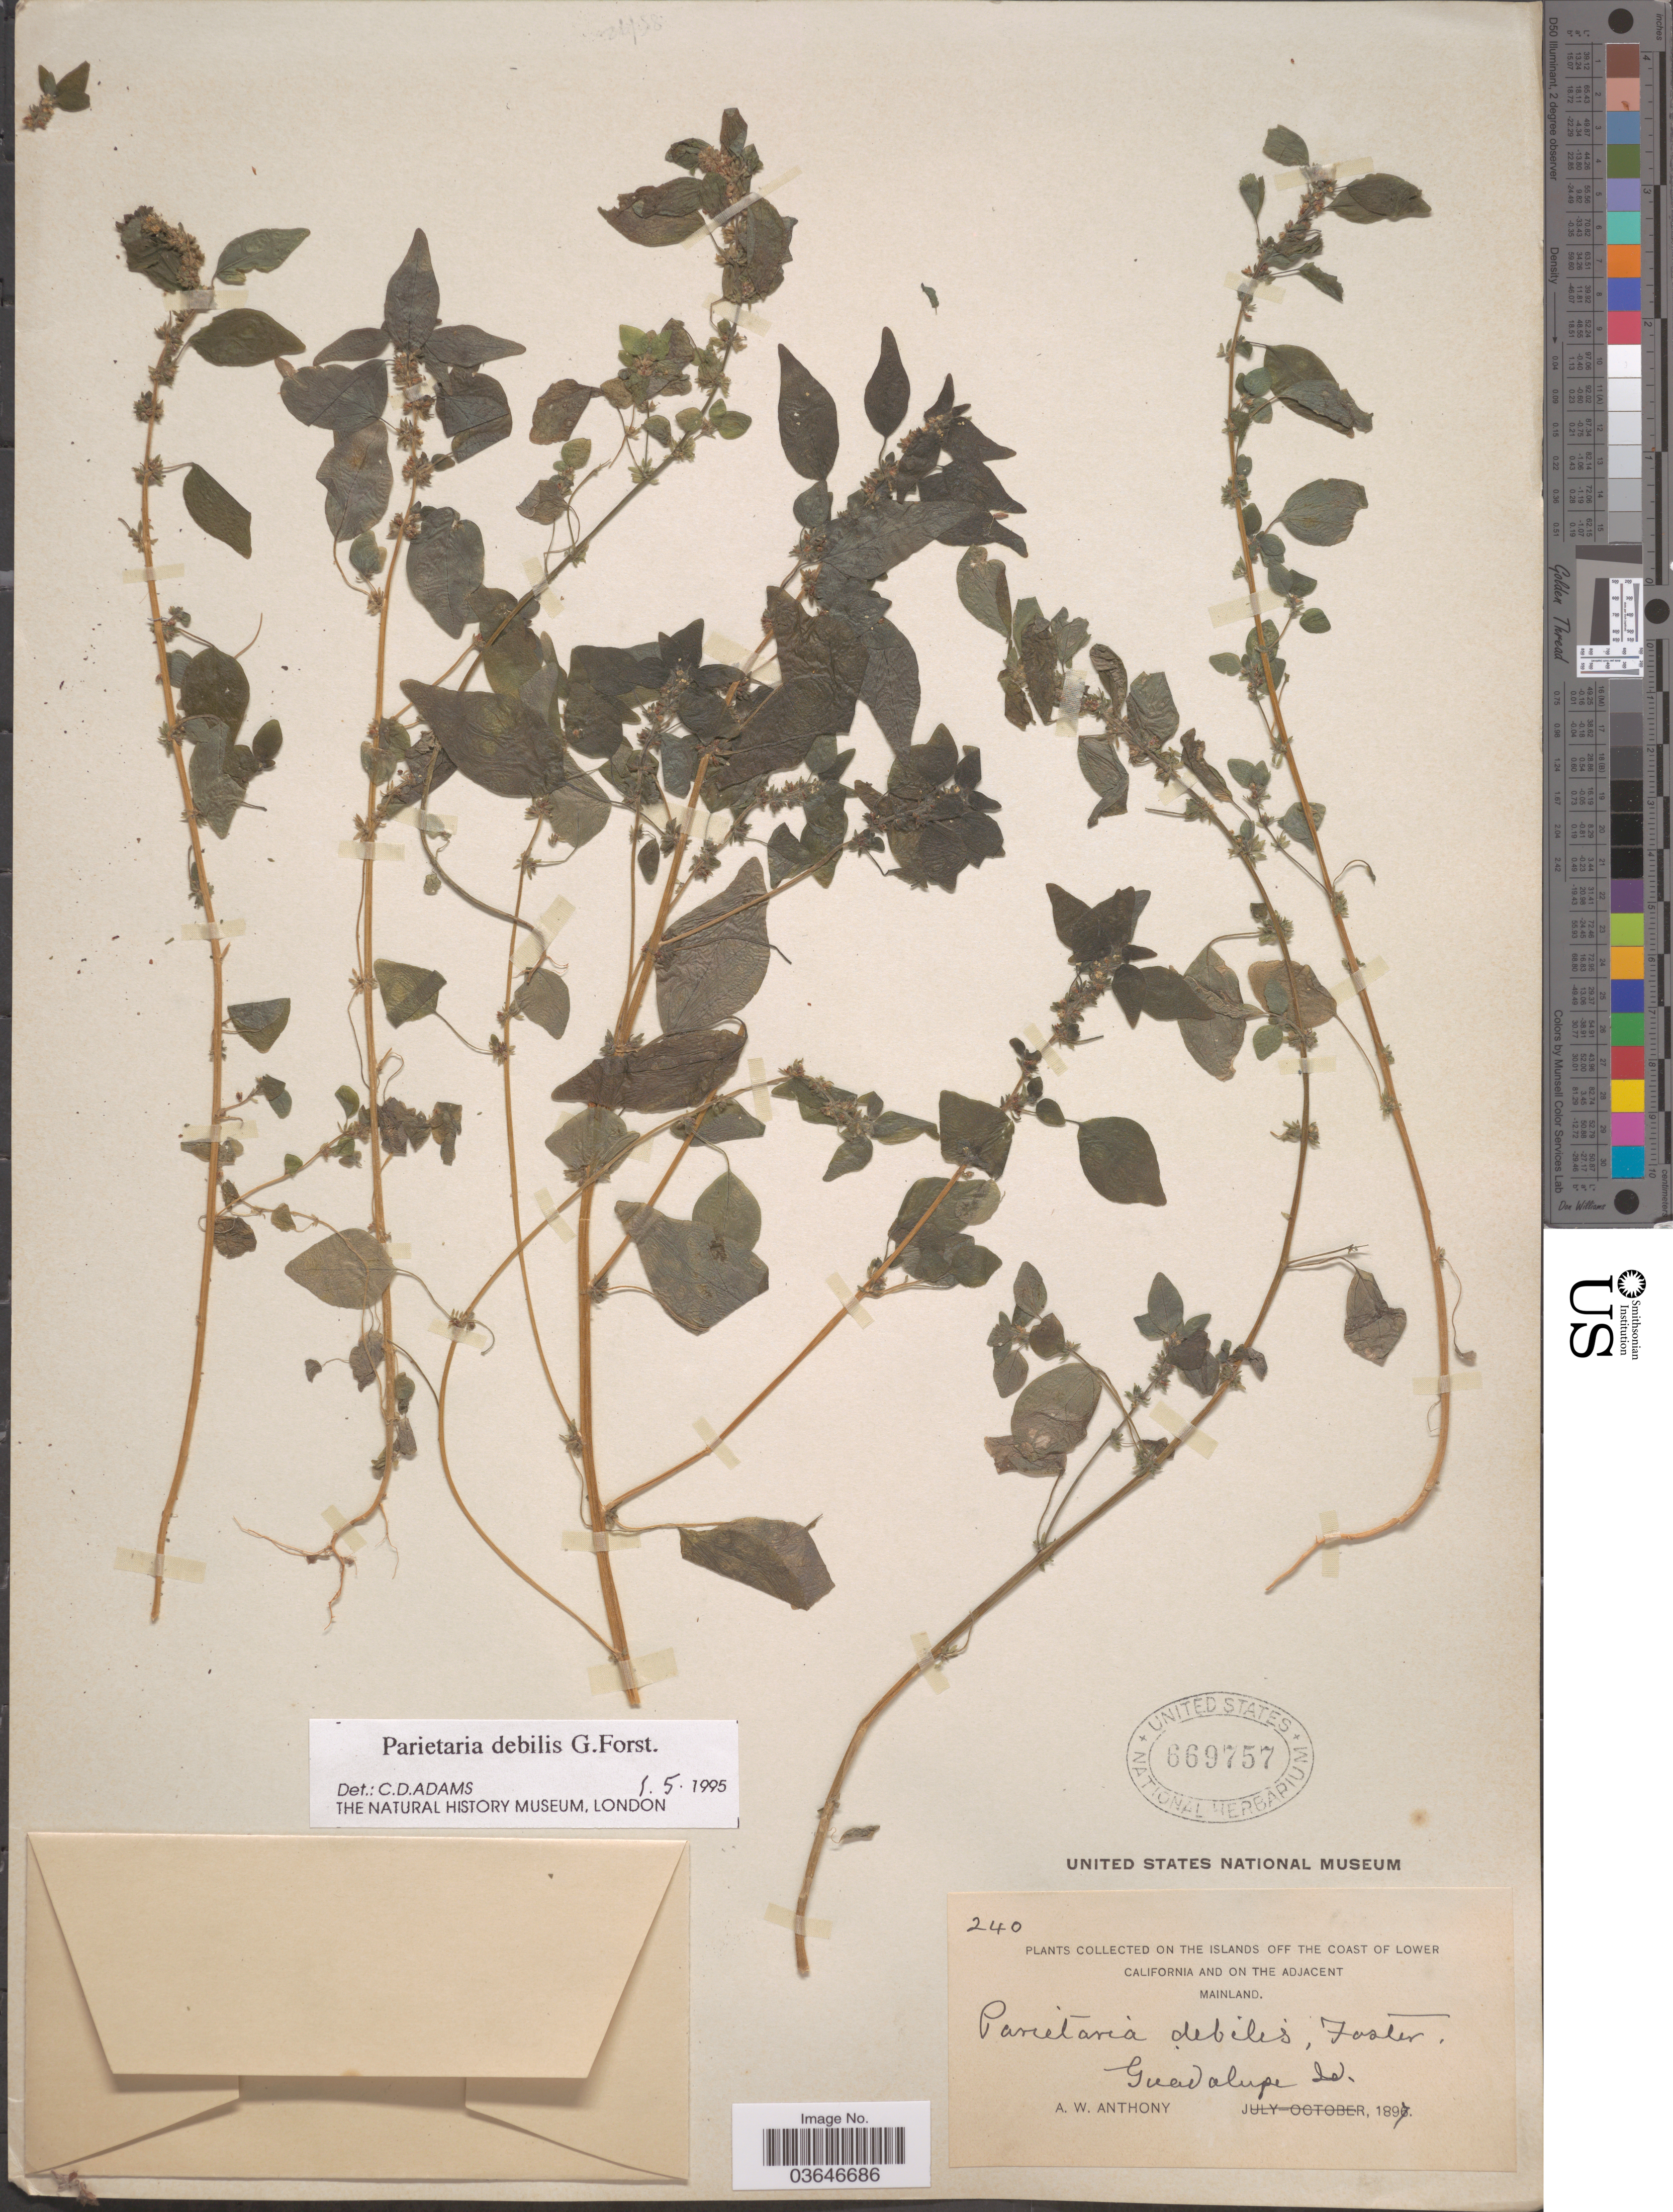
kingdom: Plantae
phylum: Tracheophyta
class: Magnoliopsida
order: Rosales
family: Urticaceae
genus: Parietaria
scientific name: Parietaria debilis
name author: G. Forst.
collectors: A. W. Anthony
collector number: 240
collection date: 1897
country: Mexico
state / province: Baja California Norte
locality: On the Islands off the Coast of Lower Callifornia and on the Adjacent Mainland. Guadalupe Is.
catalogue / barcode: US 669757